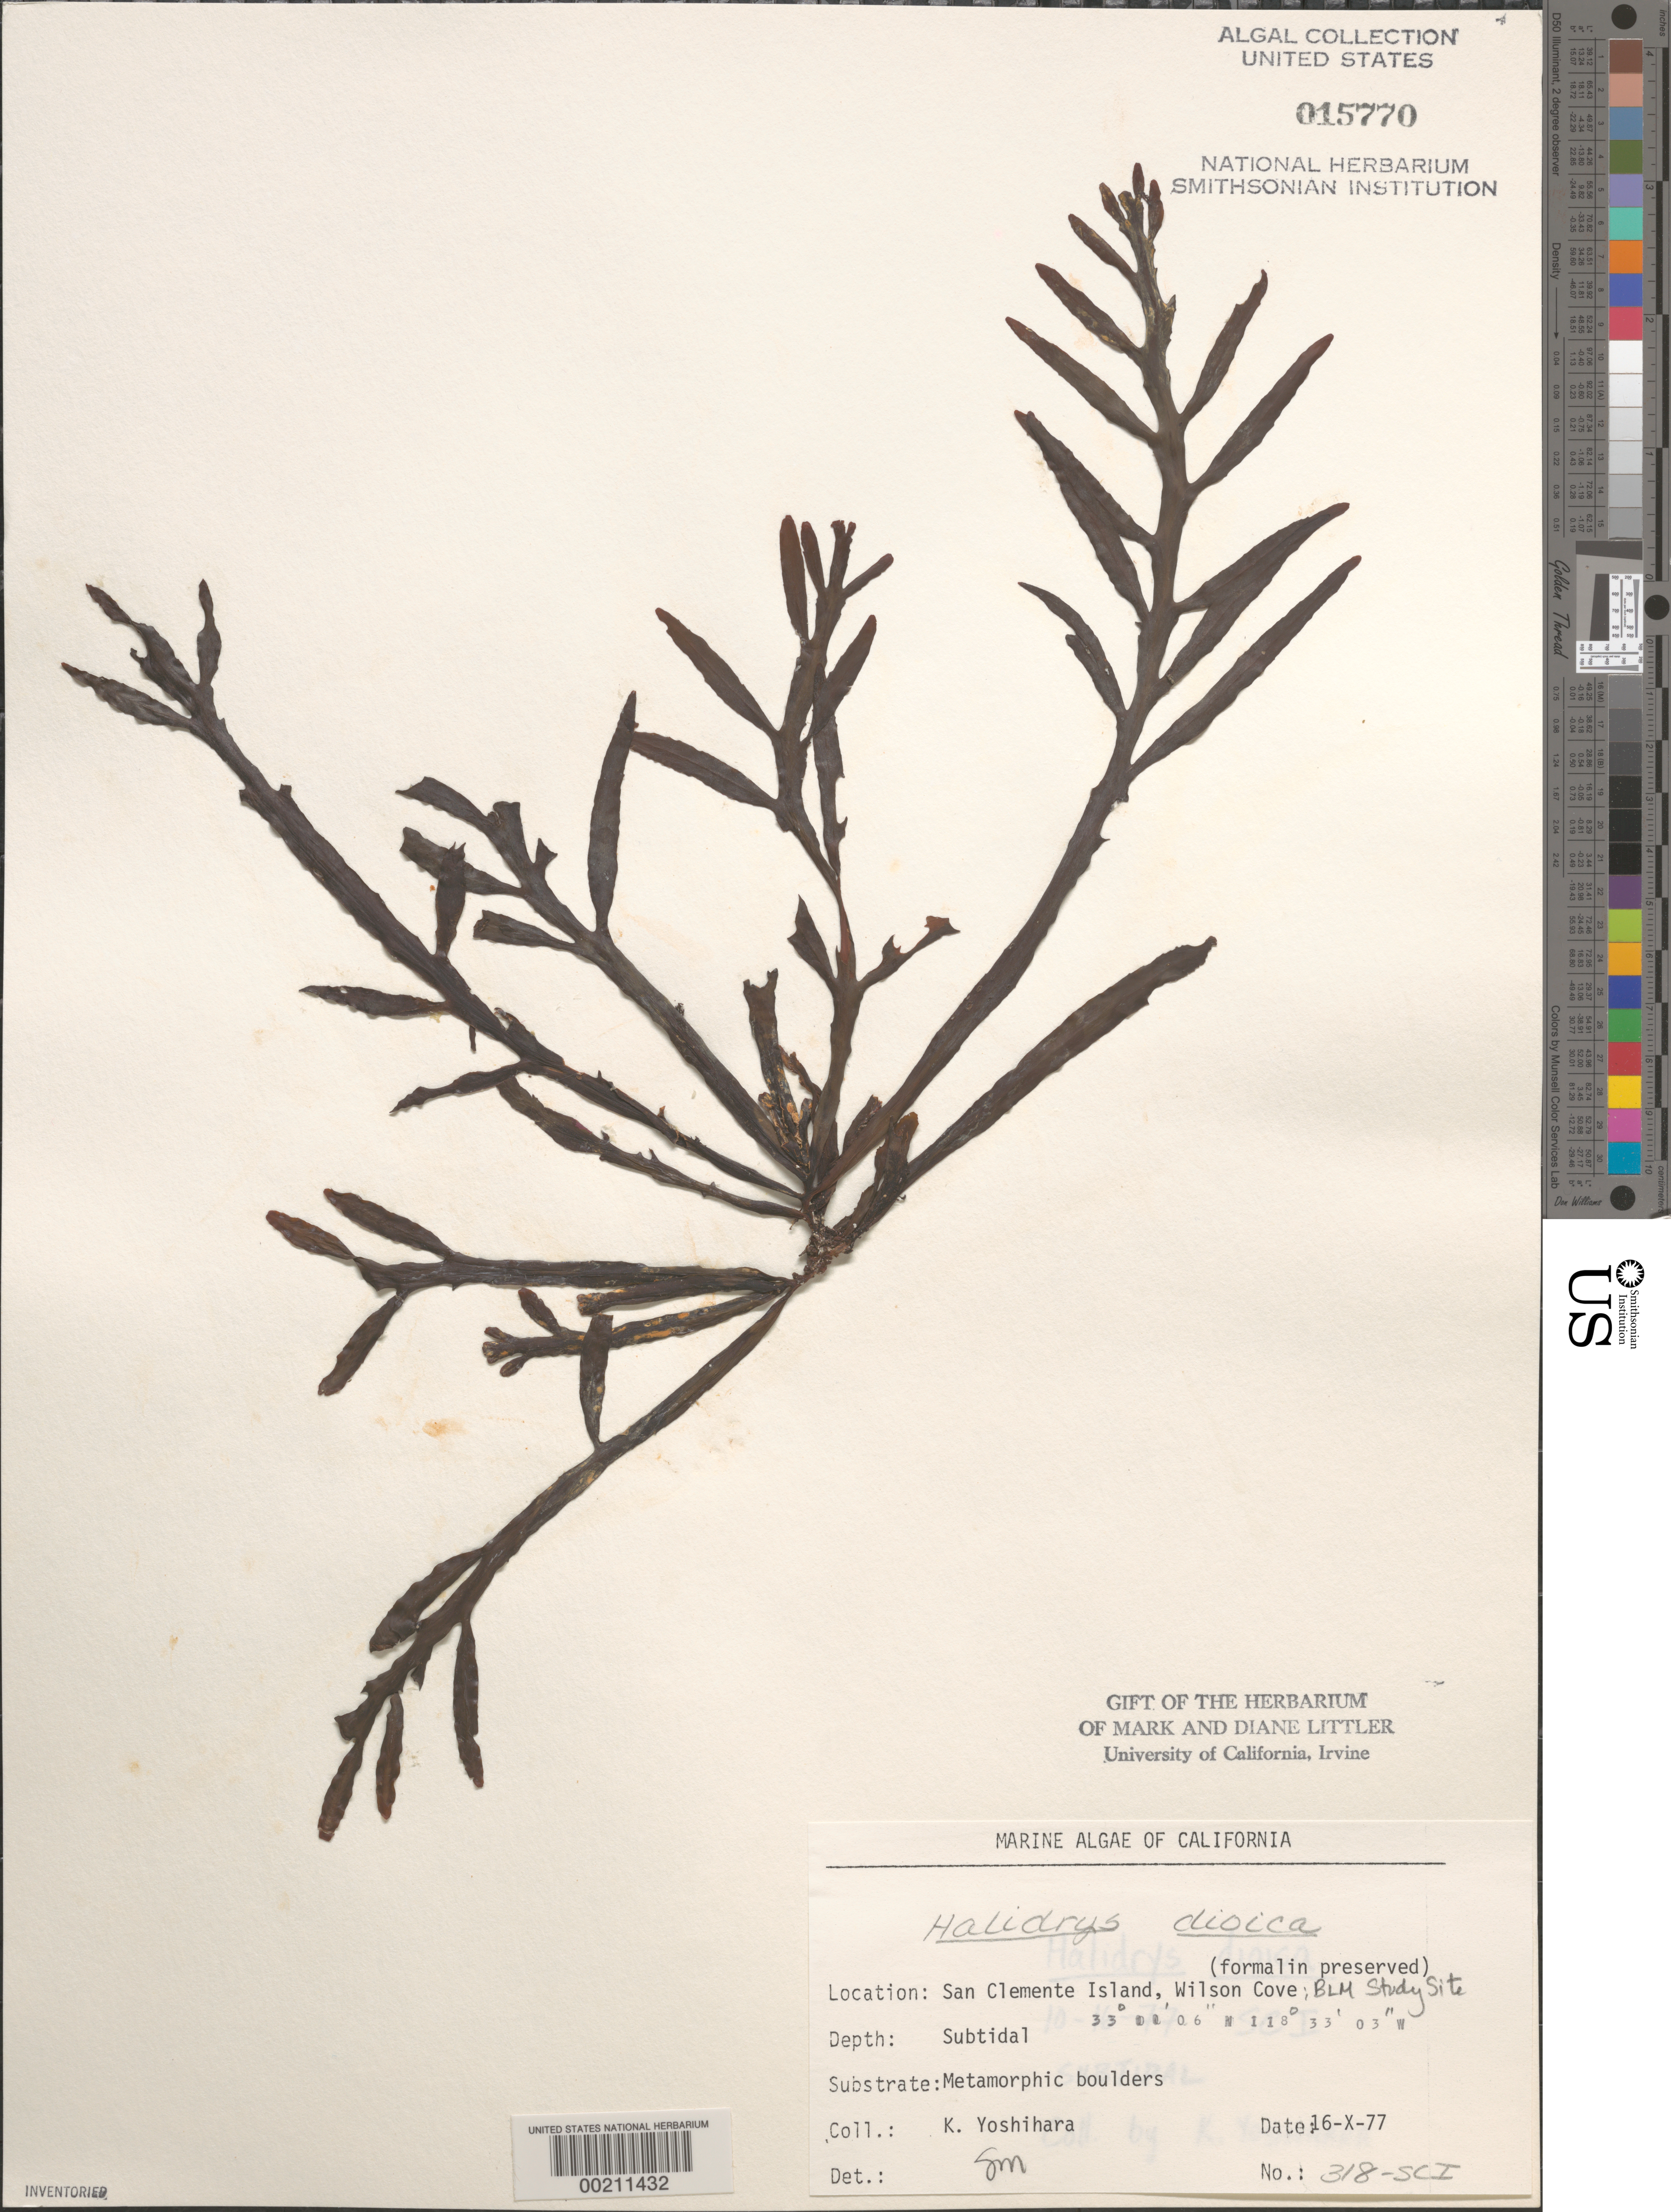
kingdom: Chromista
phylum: Ochrophyta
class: Phaeophyceae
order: Fucales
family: Sargassaceae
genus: Halidrys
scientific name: Halidrys dioica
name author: N.L. Gardner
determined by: Murray, S. N.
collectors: K. Yoshihara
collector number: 318-sci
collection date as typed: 16 Oct 1977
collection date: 1977-10-16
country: United States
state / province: California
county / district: Los Angeles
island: San Clemente Island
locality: Wilson Cove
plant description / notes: BLM-SOCALBIGHT Rocky Intertidal Survey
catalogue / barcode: US 15770